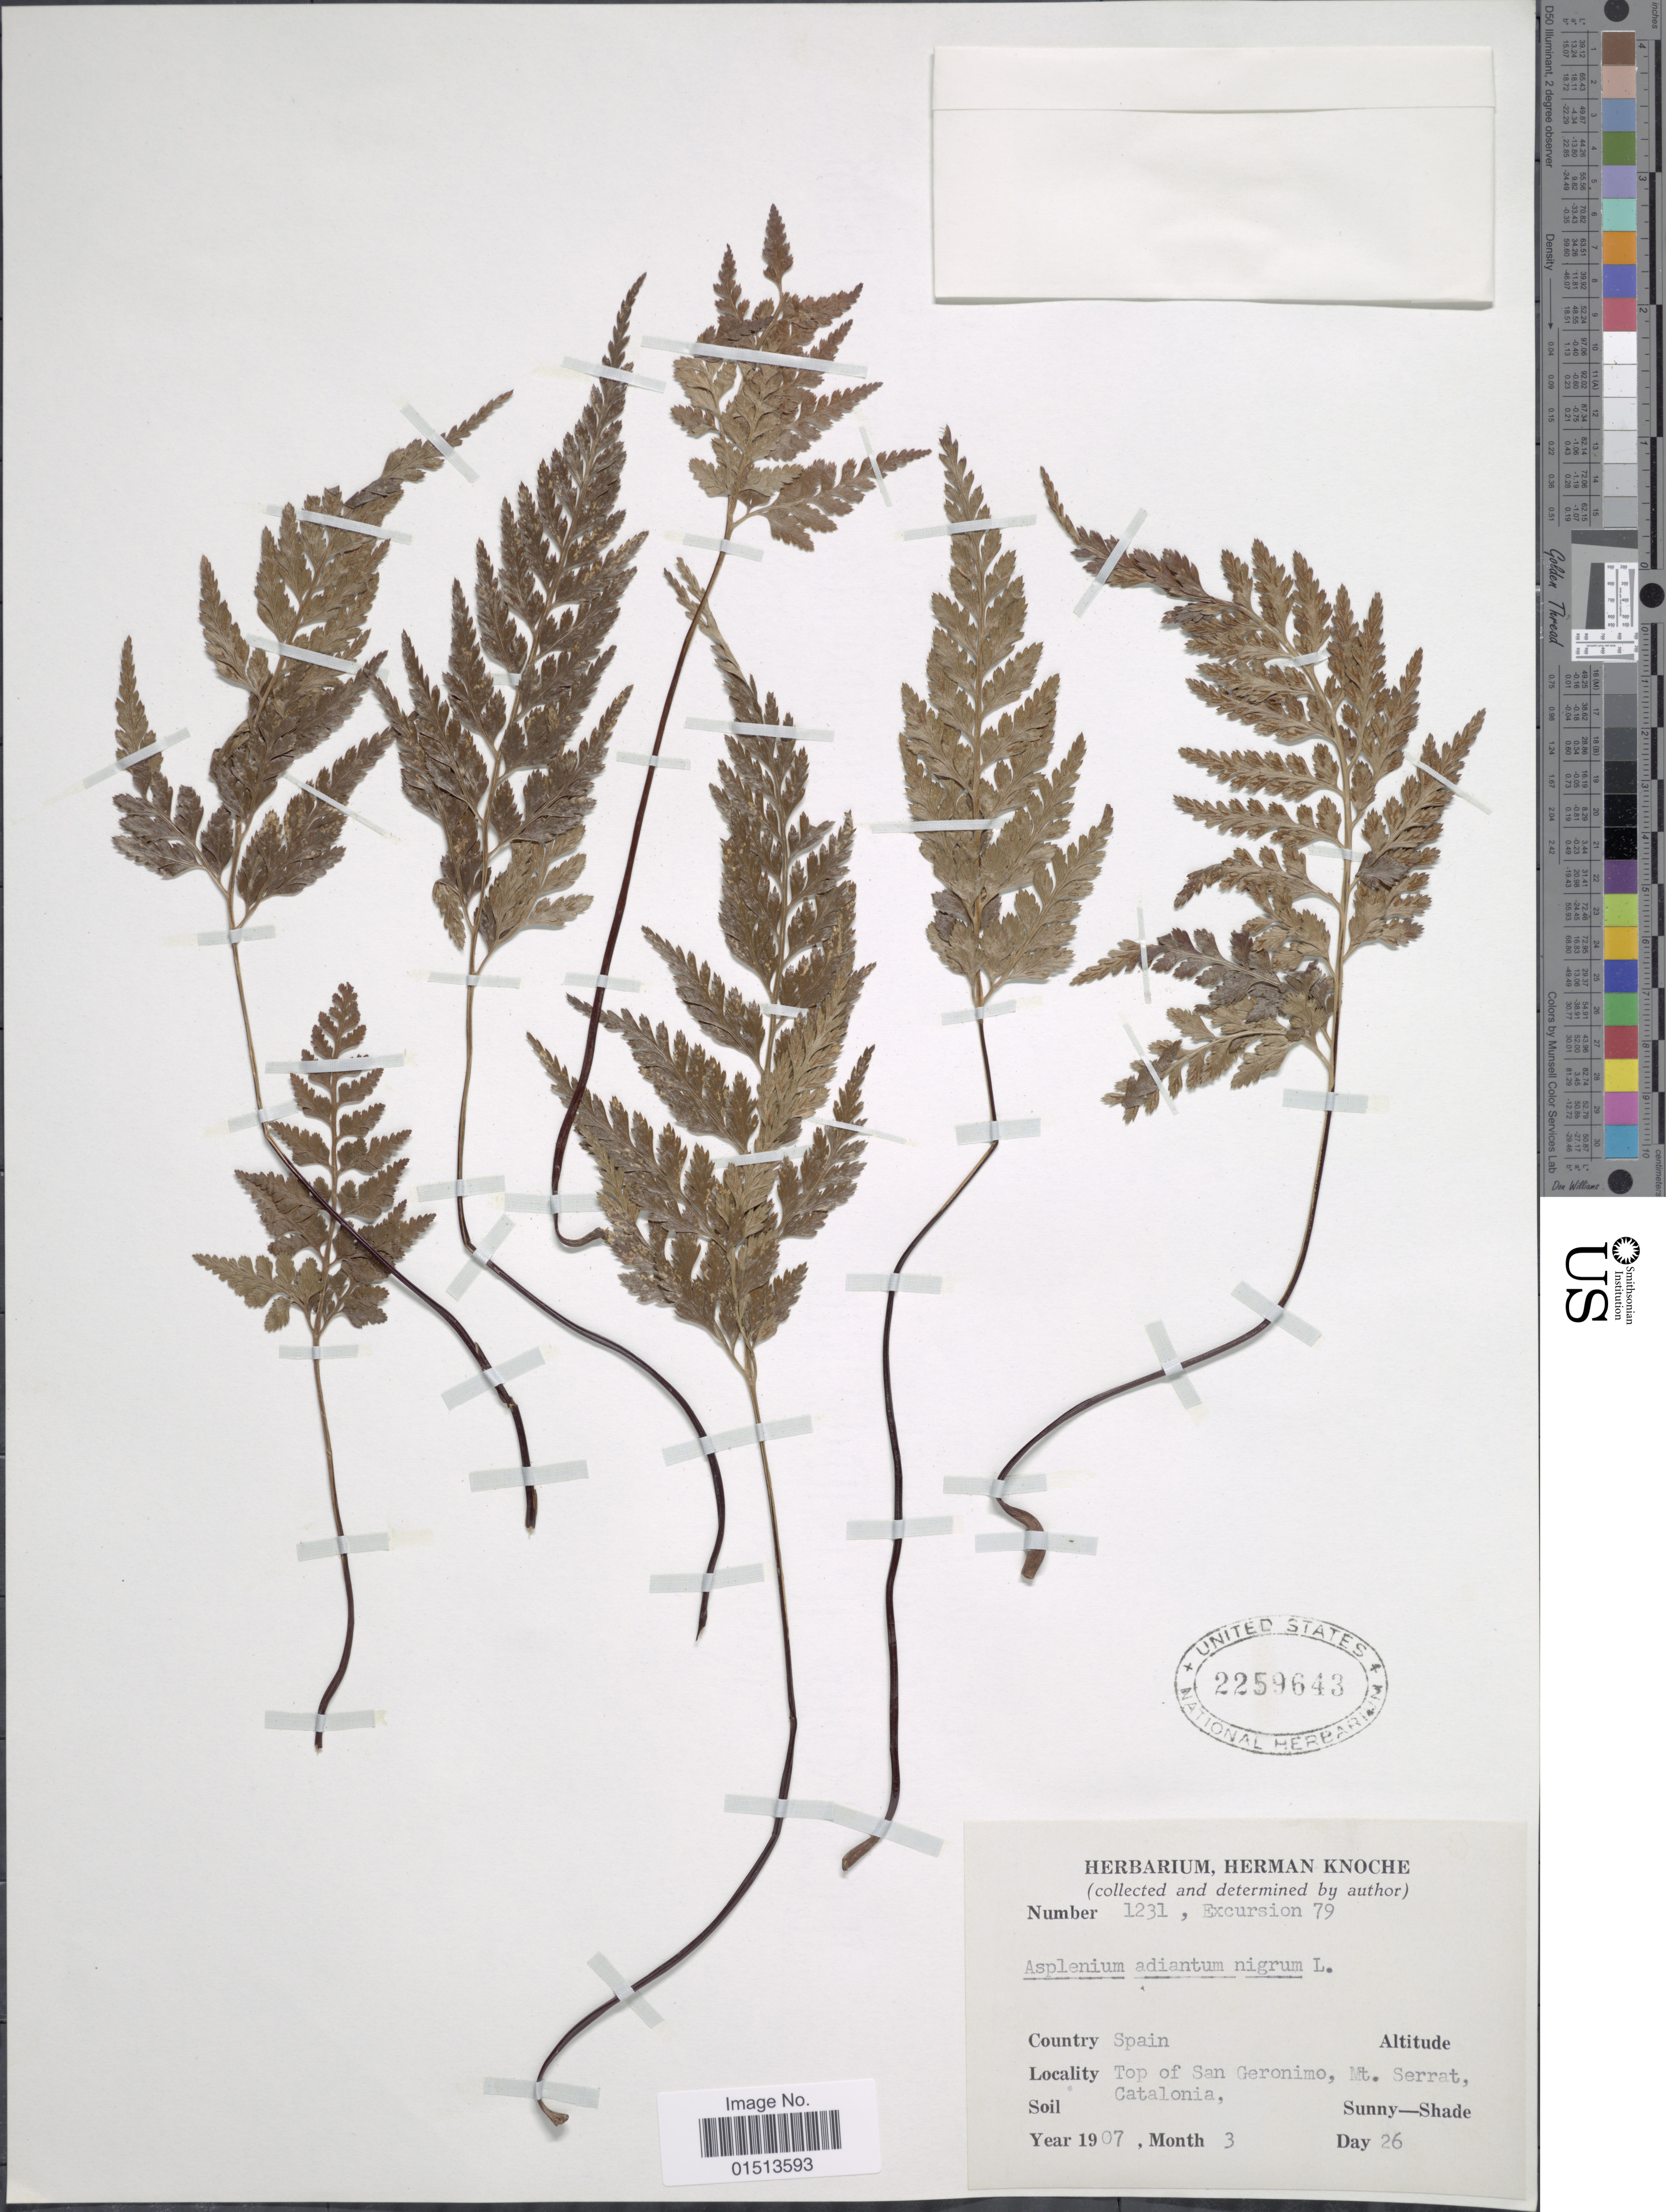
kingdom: Plantae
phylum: Tracheophyta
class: Polypodiopsida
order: Polypodiales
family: Aspleniaceae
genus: Asplenium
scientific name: Asplenium adiantum-nigrum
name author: L.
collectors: ex herb. L. H. Knoche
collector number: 1231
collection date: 1907-03-26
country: Spain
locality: Top of San Geronimo, Mt. Serrat, Catalonia.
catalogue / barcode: US 2259643